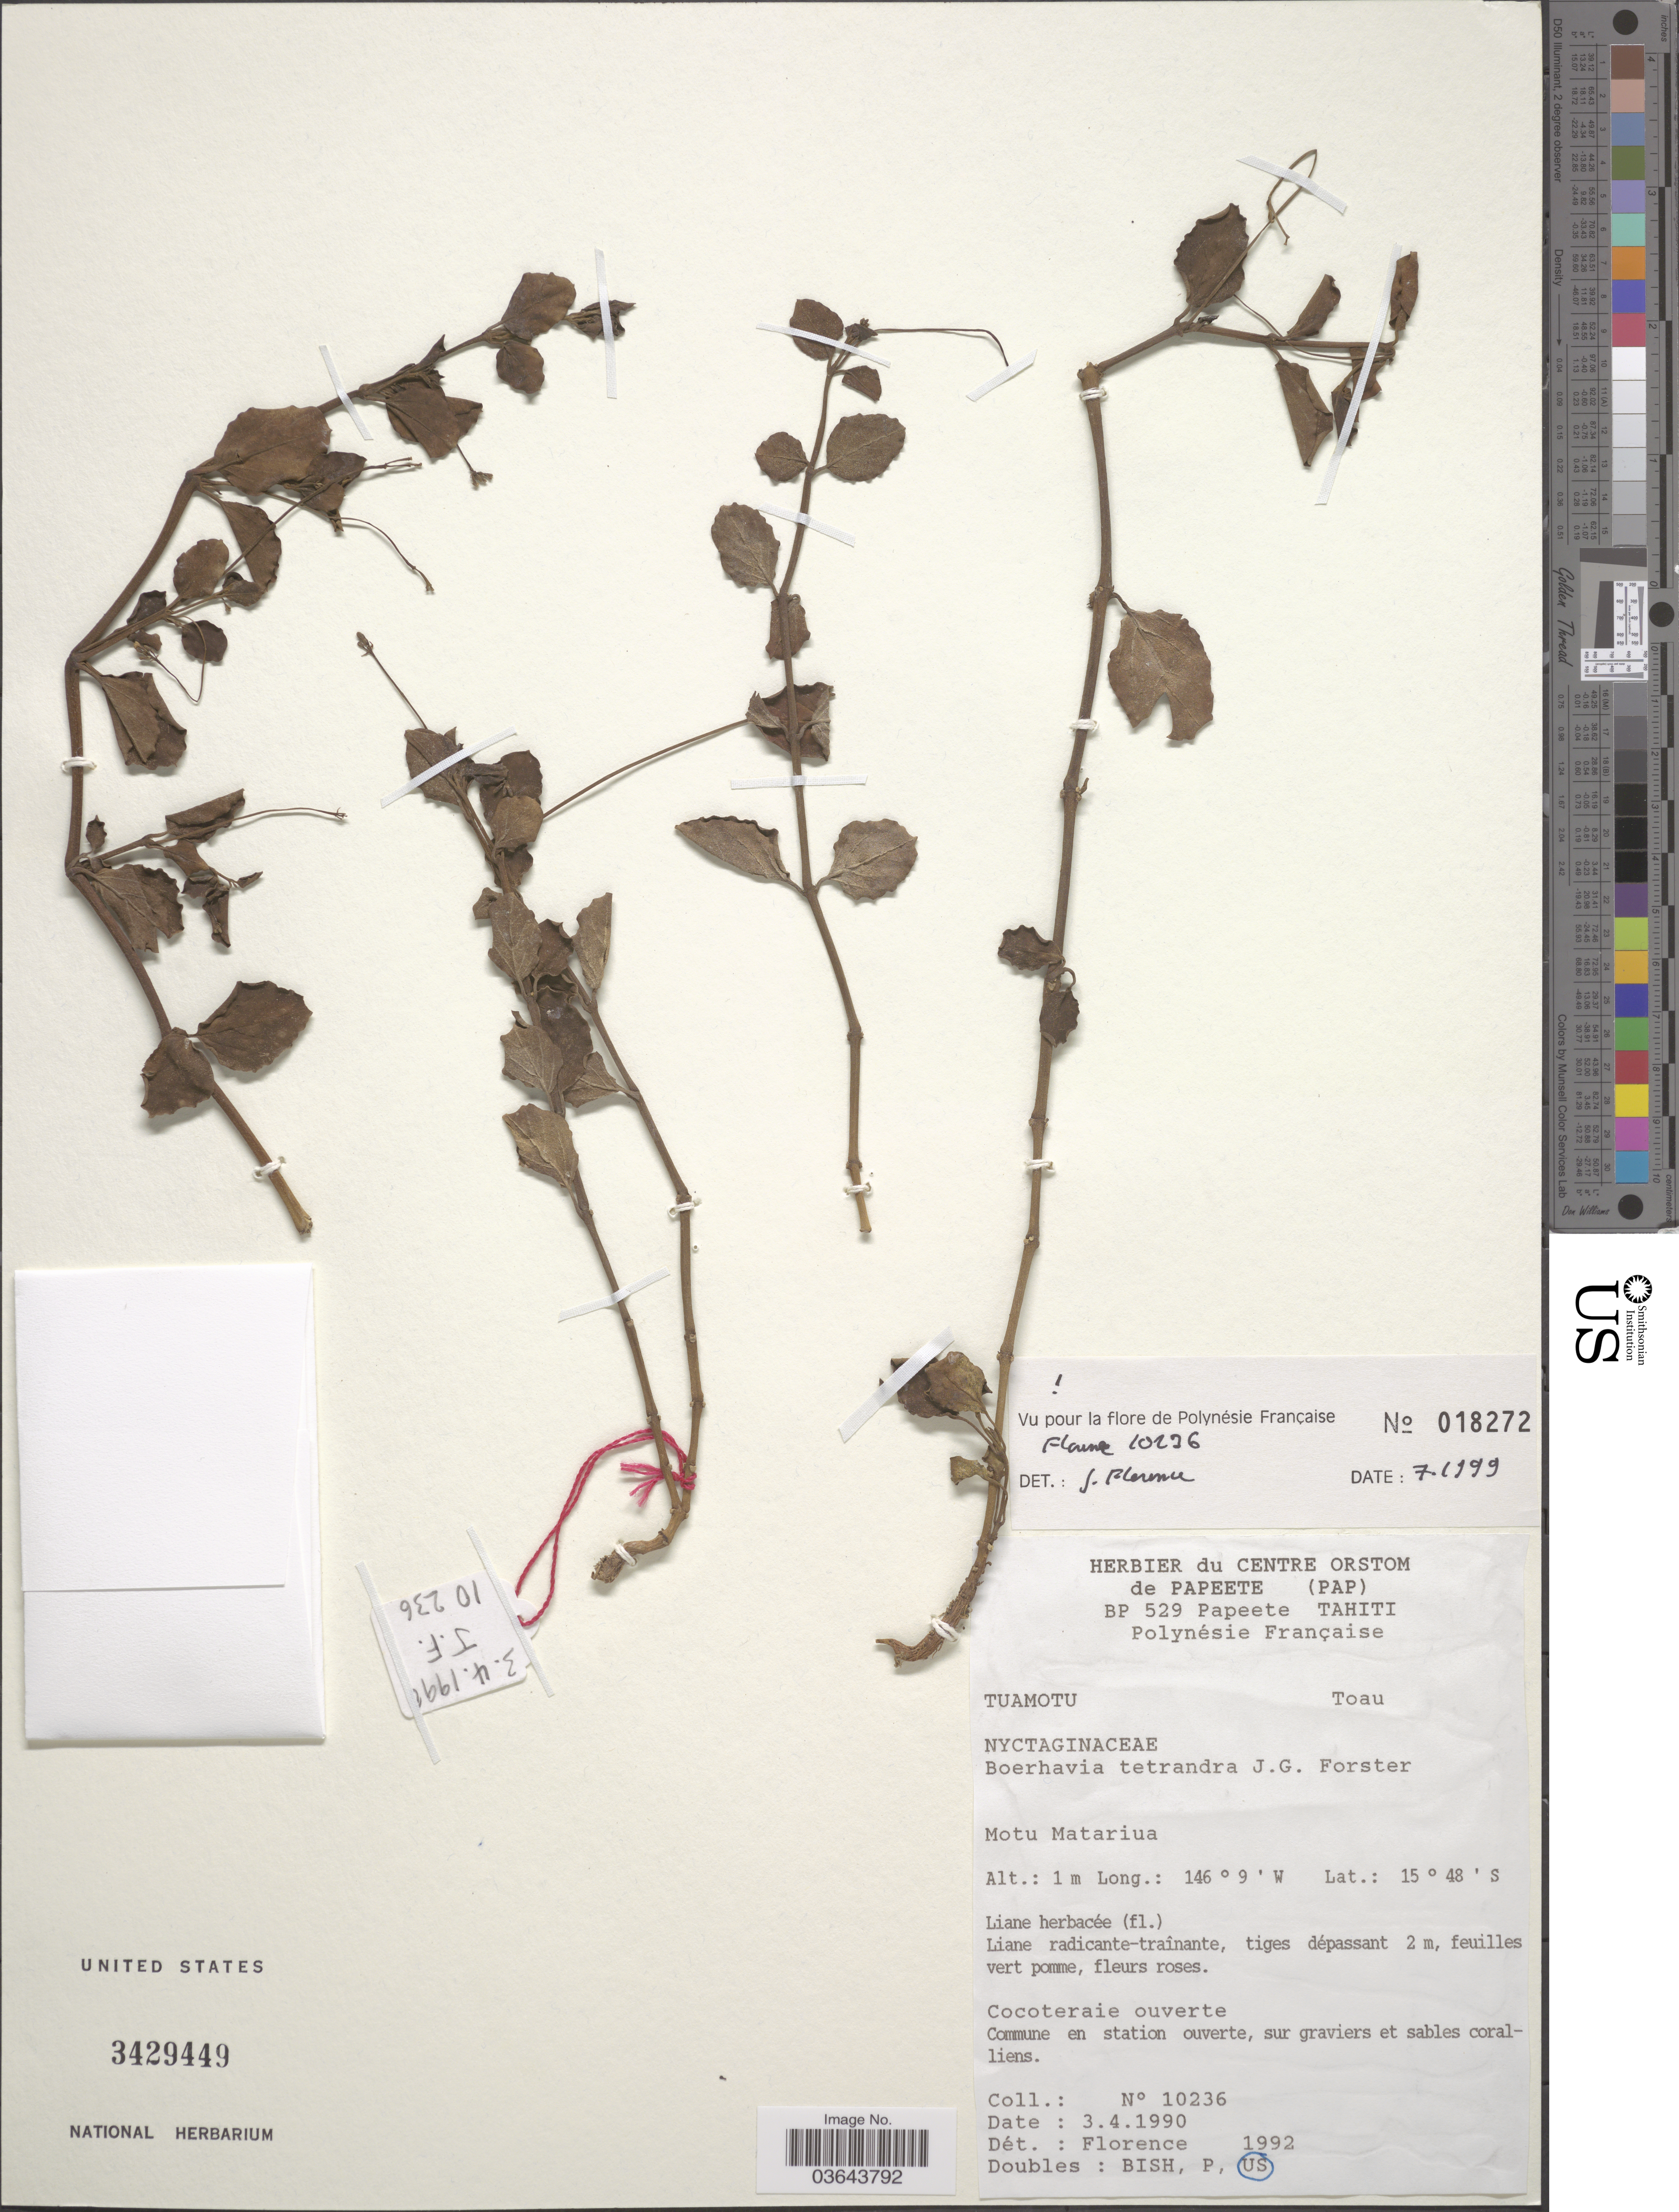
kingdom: Plantae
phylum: Tracheophyta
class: Magnoliopsida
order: Caryophyllales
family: Nyctaginaceae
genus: Boerhavia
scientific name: Boerhavia tetrandra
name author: G. Forst.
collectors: Ex herb. du Centre Orstom de Papeete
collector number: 10236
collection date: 1990-04-03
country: French Polynesia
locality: Tuamotu Toau. Motu Matariua.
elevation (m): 1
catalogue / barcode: US 3429449